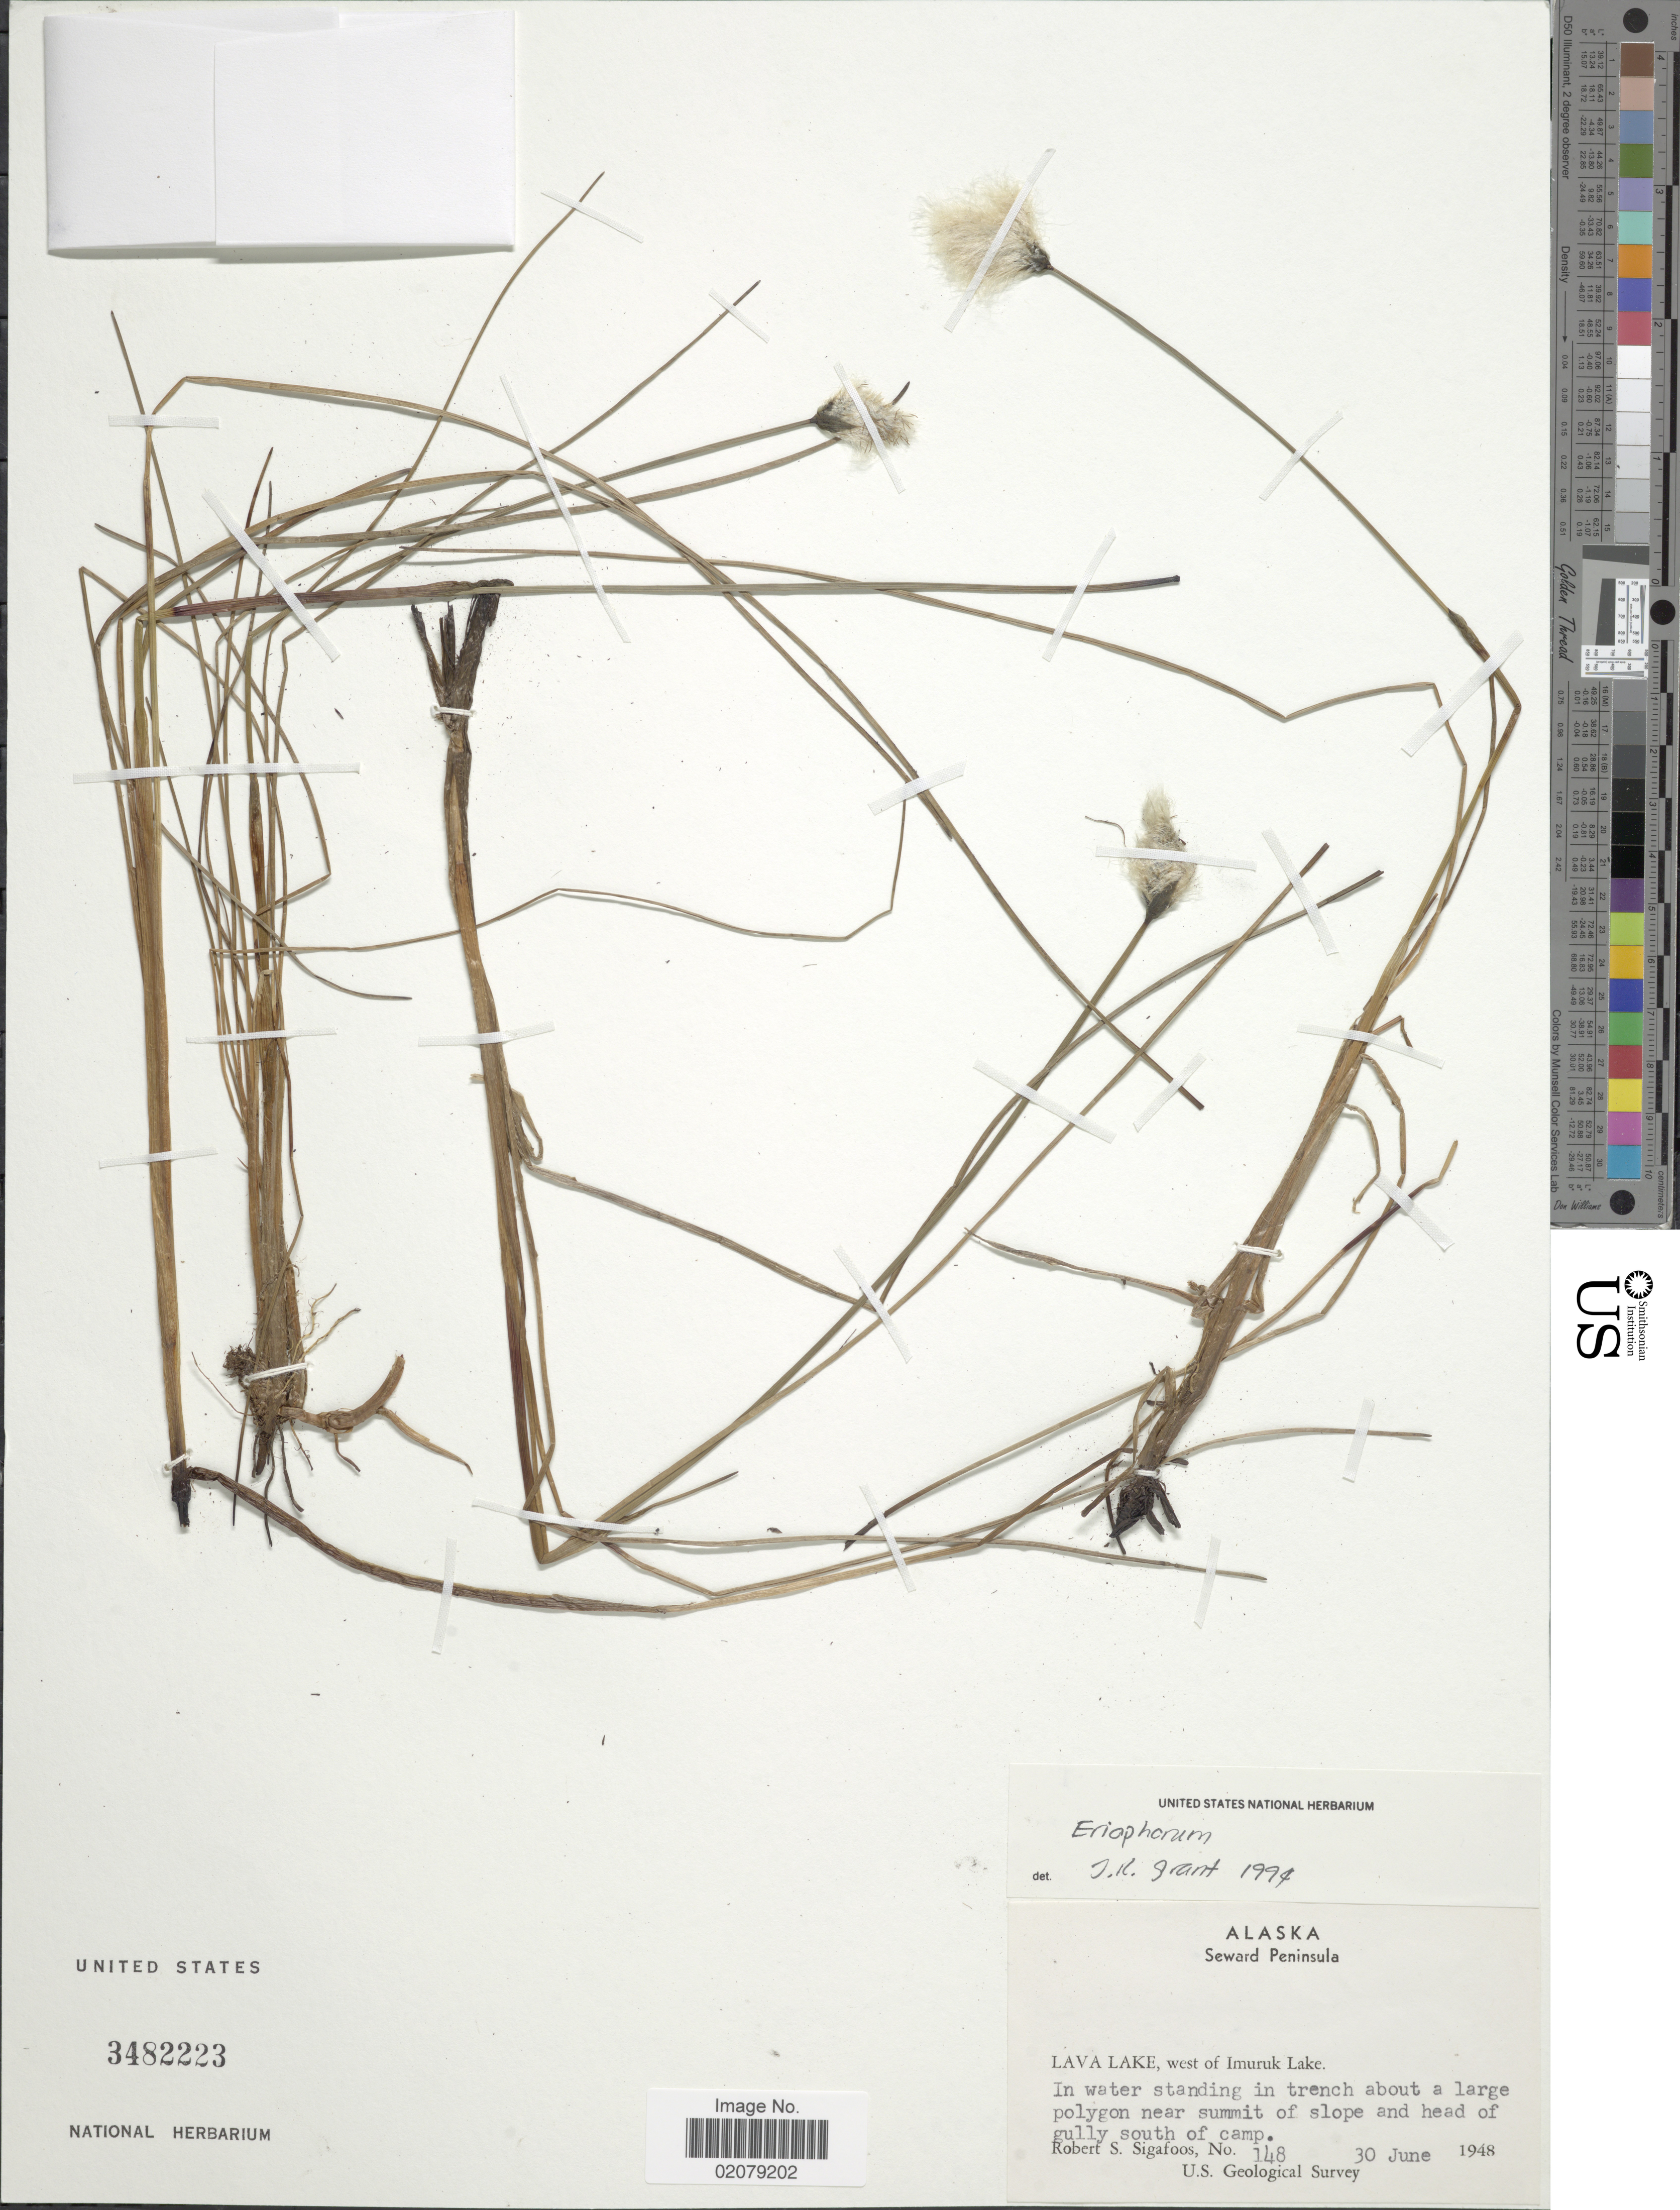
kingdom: Plantae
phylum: Tracheophyta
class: Liliopsida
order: Poales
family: Cyperaceae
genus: Eriophorum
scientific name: Eriophorum sp.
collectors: R. Sigafoos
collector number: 148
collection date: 1948-06-30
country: United States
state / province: Alaska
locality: Seward Peninsula, Lava Lake, west of Imuruk Lake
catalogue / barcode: US 3482223